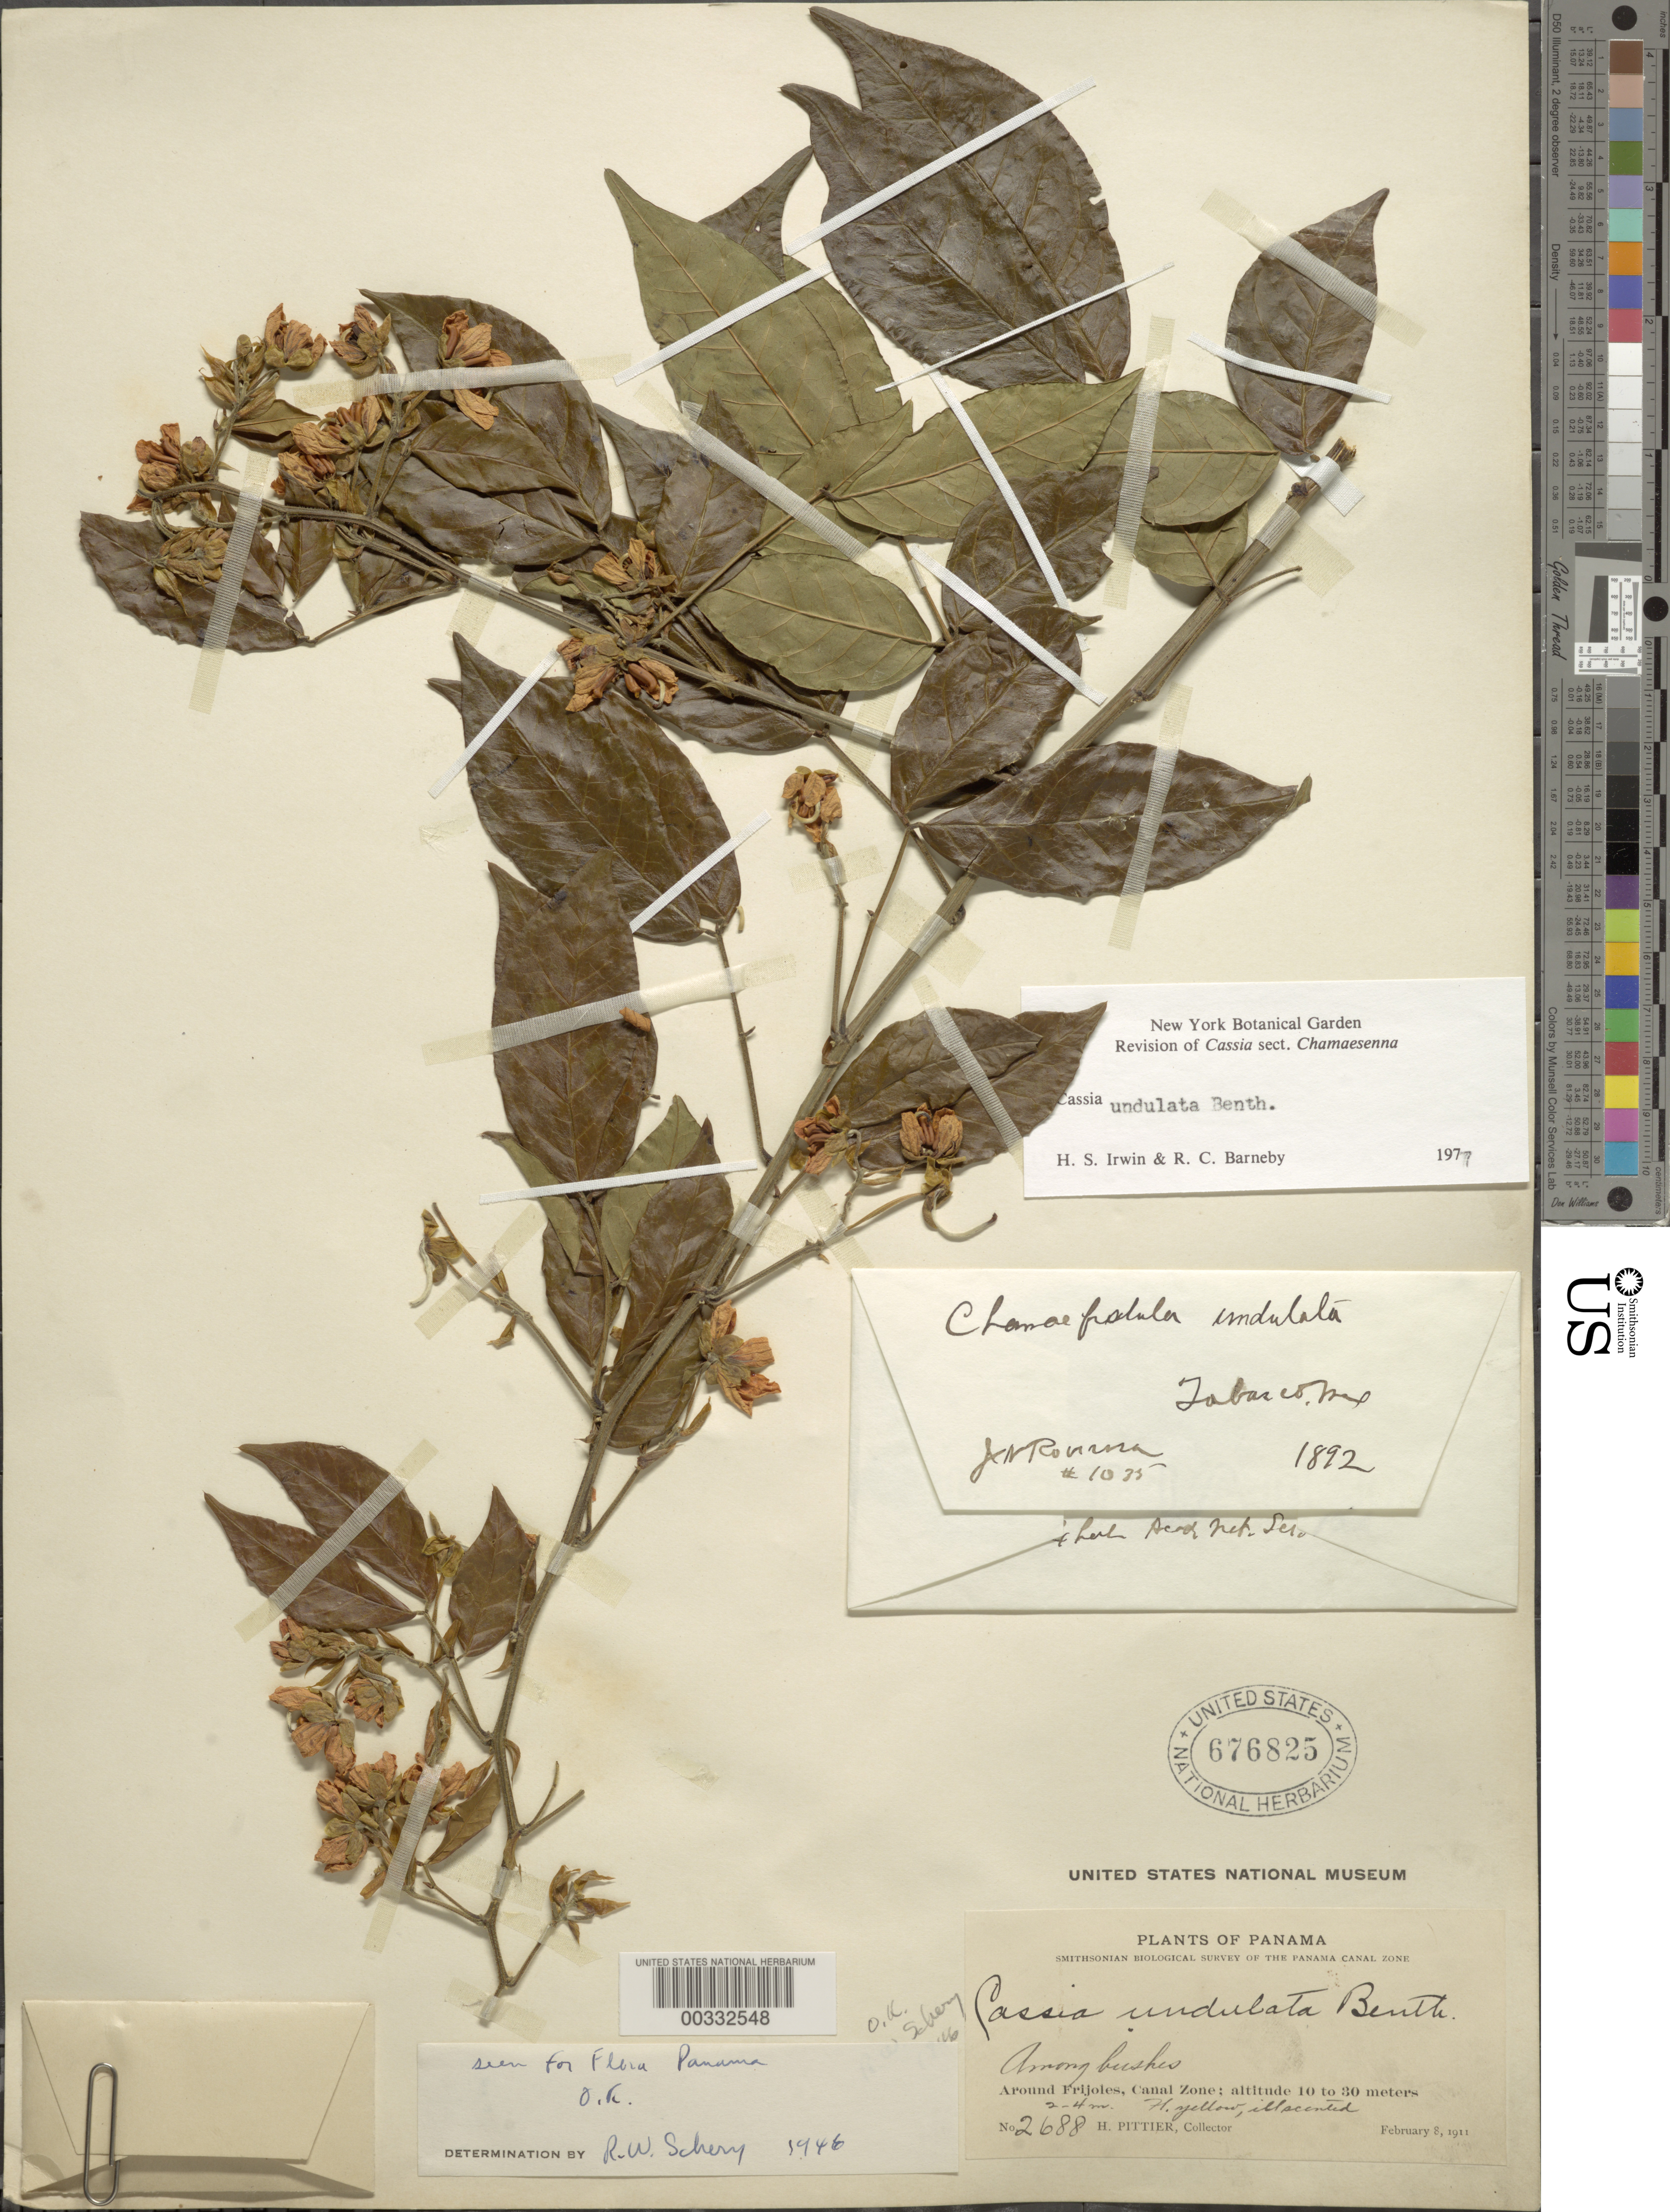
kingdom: Plantae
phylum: Tracheophyta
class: Magnoliopsida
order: Fabales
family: Fabaceae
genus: Senna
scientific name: Senna undulata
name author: (Benth.) H.S. Irwin & Barneby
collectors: H. F. Pittier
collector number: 2688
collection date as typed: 08 Feb 1911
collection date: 1911-02-08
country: Panama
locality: Around Frijoles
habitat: Among bushes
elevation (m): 10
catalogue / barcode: US 676825